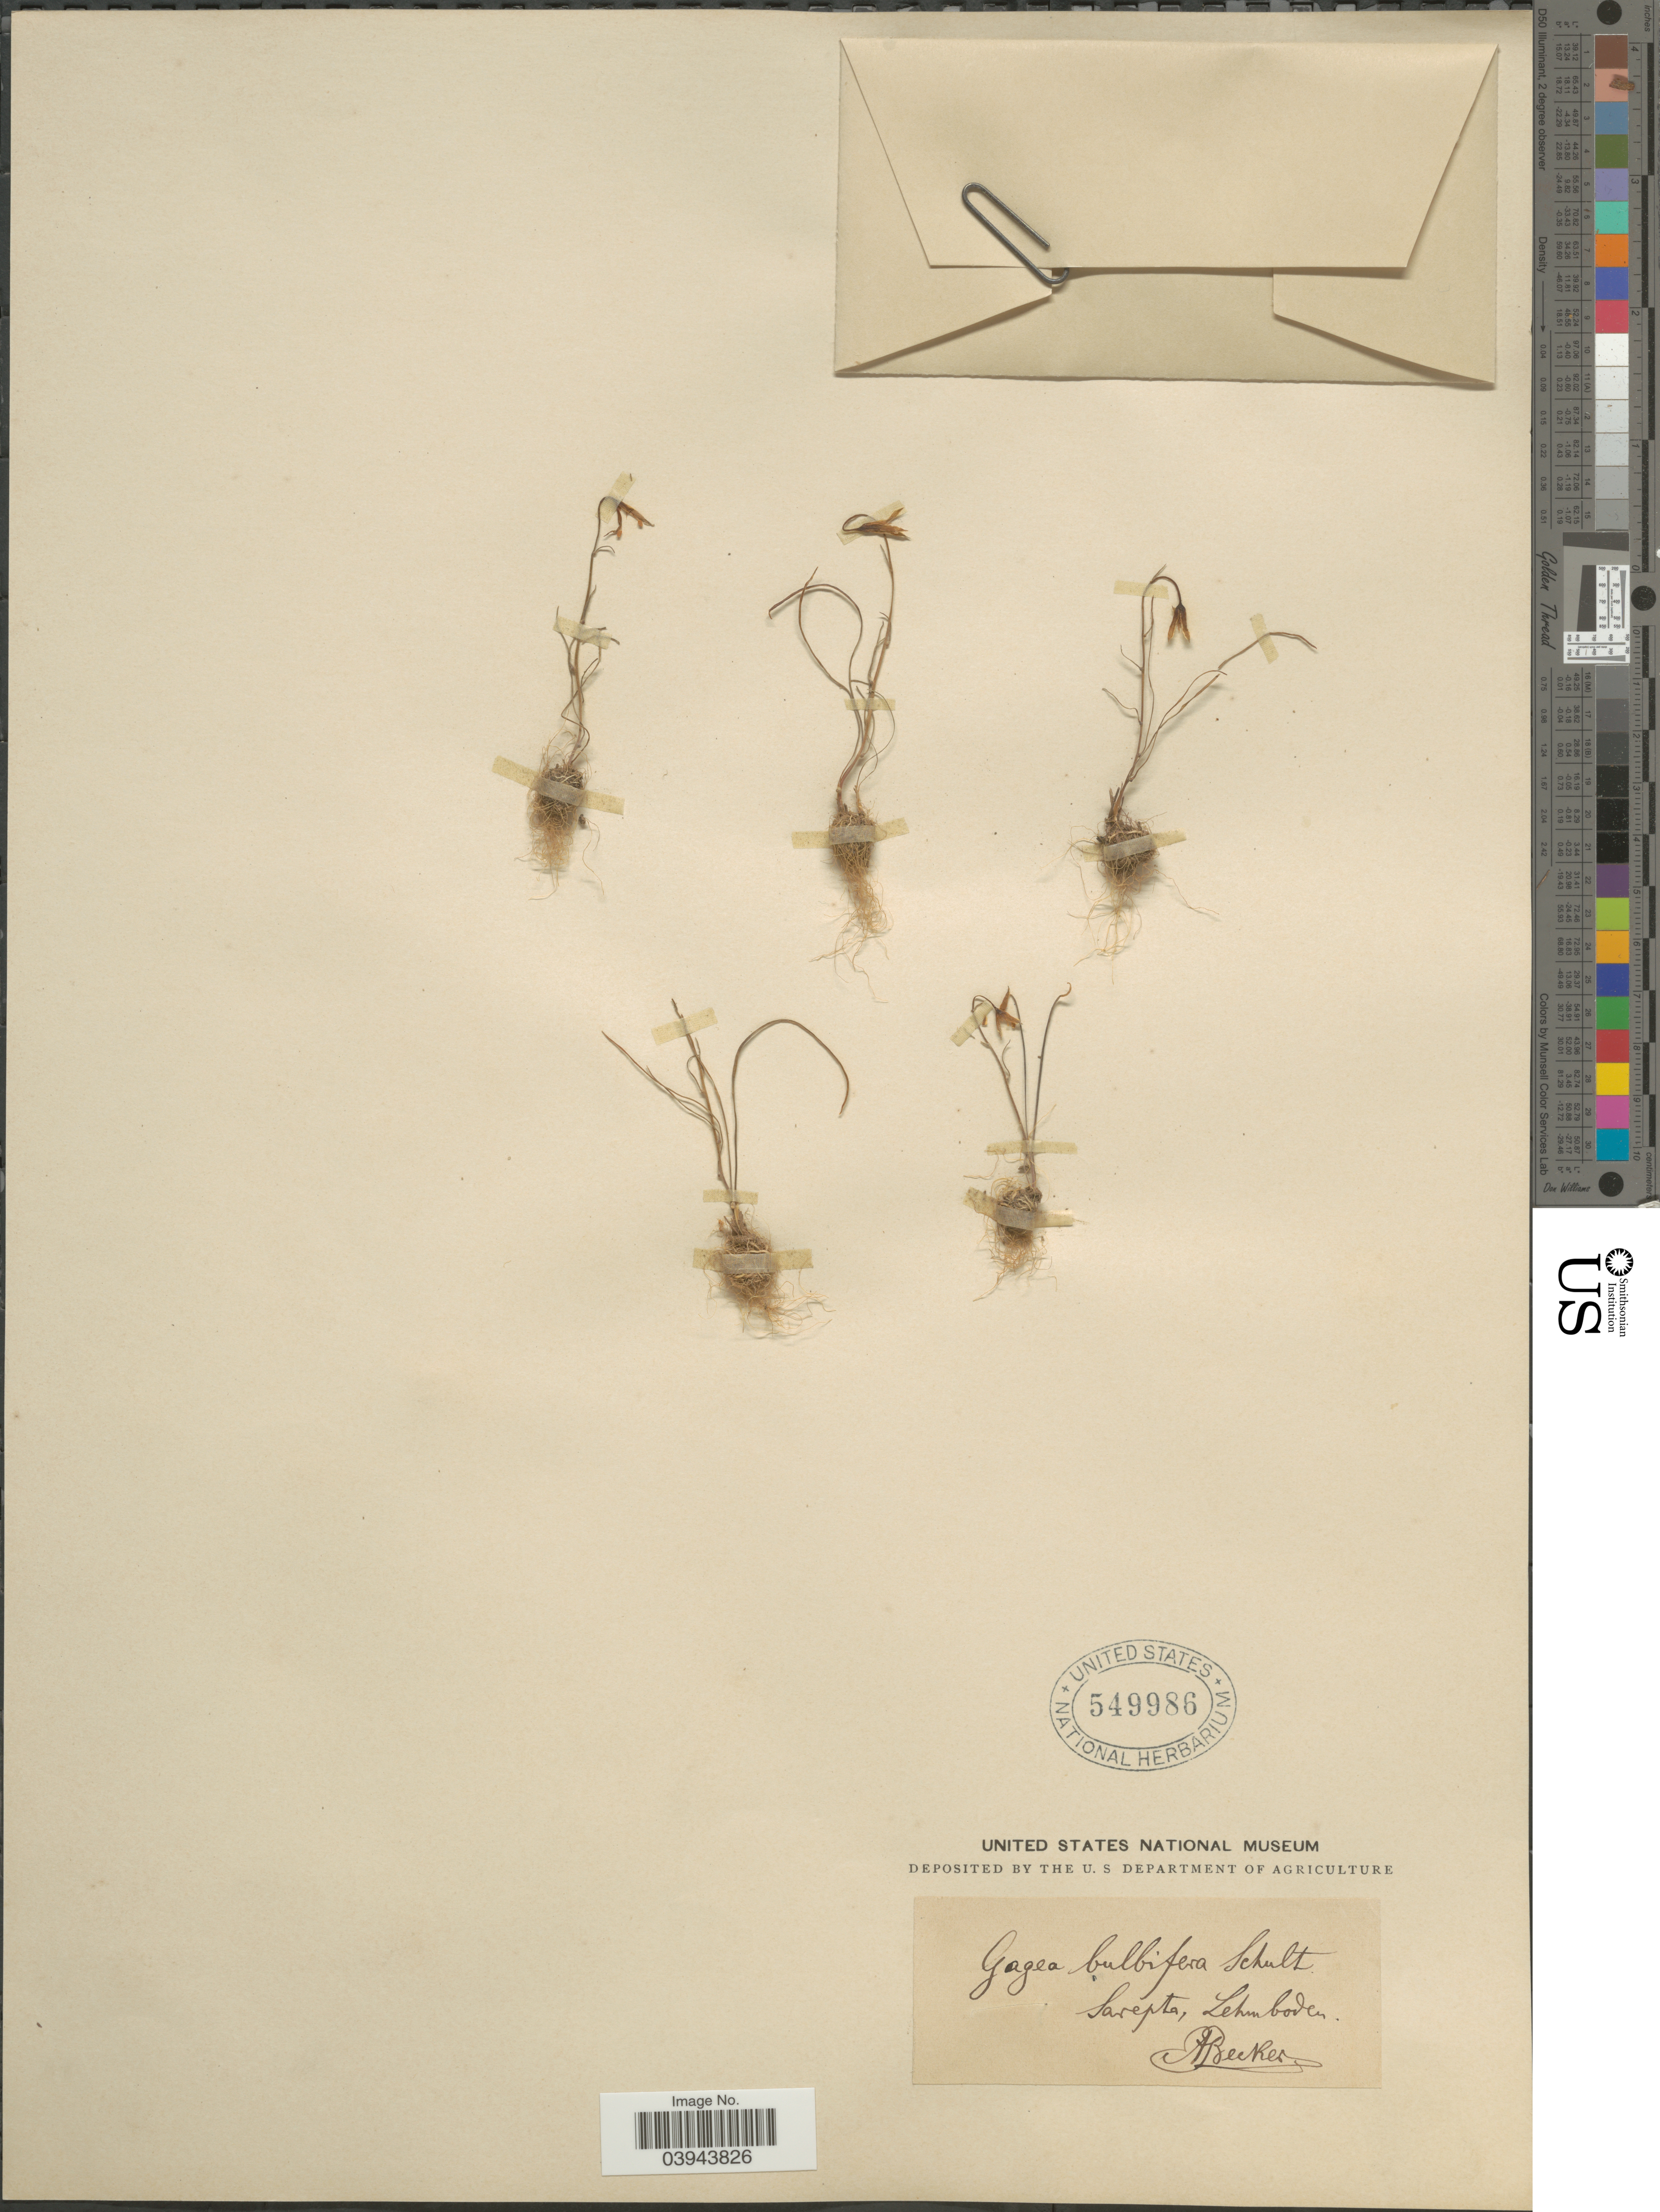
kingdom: Plantae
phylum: Tracheophyta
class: Liliopsida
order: Liliales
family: Liliaceae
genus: Gagea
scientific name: Gagea bulbifera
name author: (Pall.) Salisb.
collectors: A. Becker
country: Russian Federation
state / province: Volgograd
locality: Sarepta, Lehmboden.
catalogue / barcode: US 549986